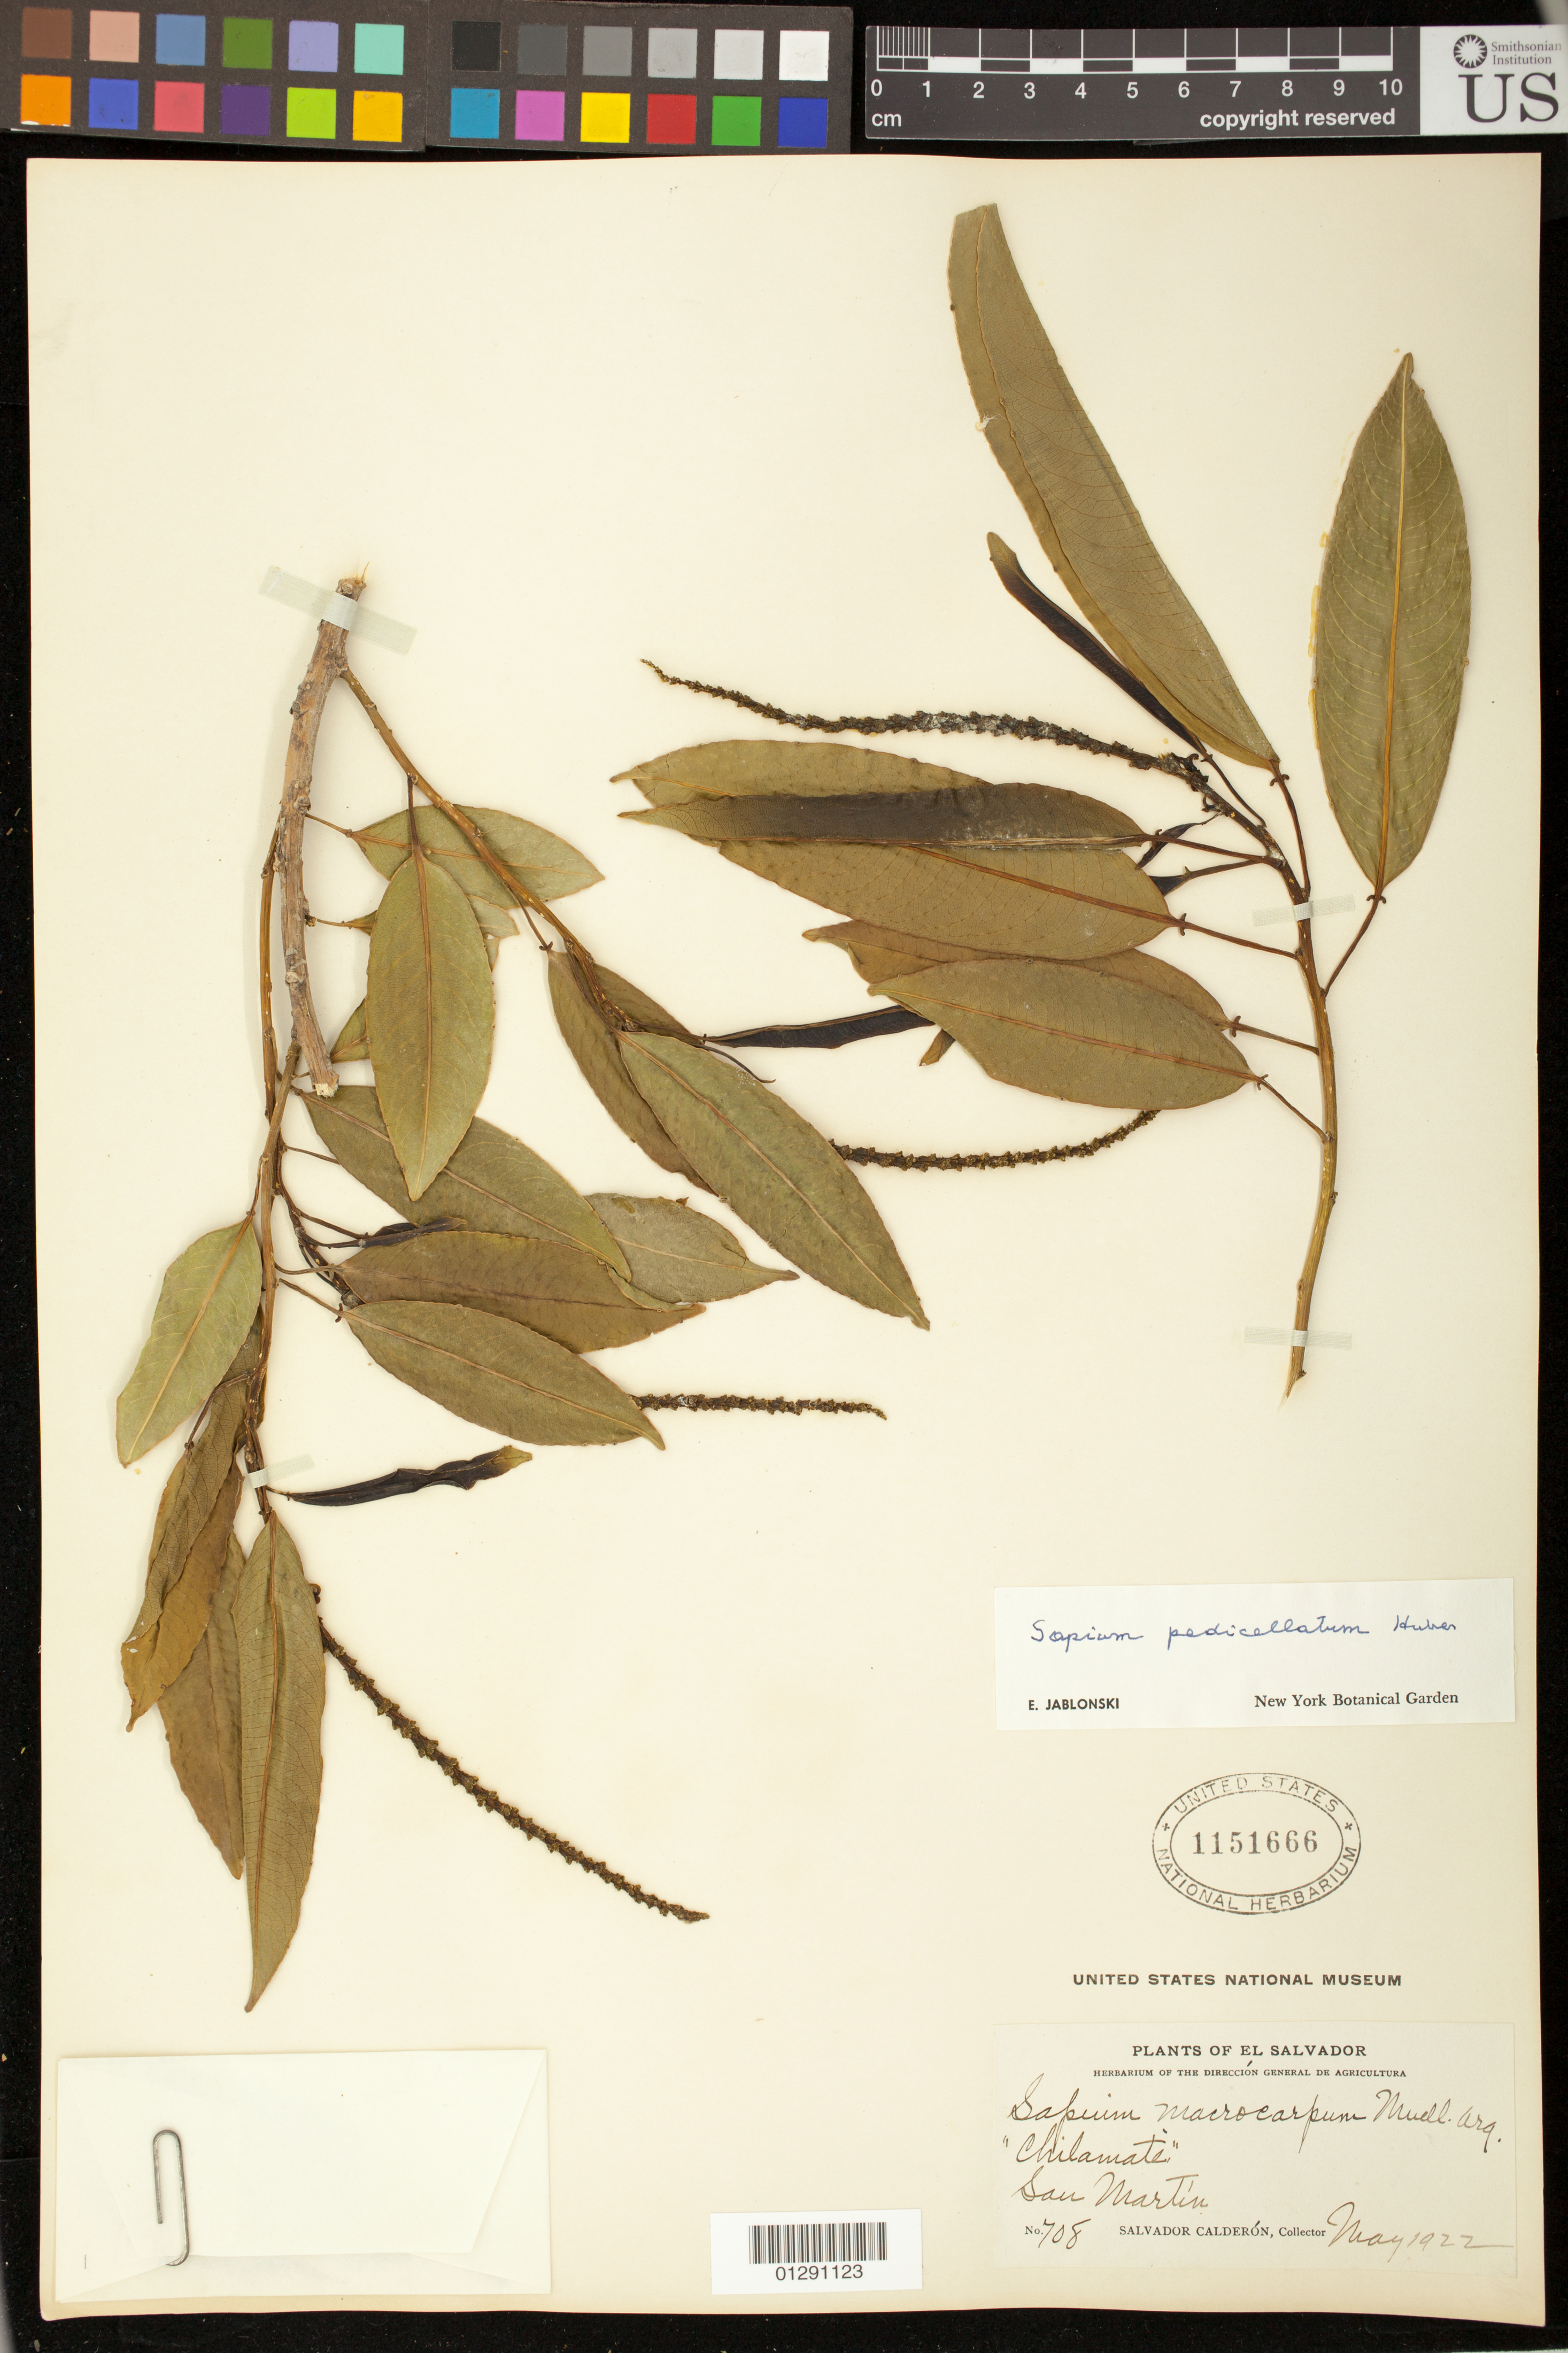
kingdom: Plantae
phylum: Tracheophyta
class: Magnoliopsida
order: Malpighiales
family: Euphorbiaceae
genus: Sapium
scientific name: Sapium pedicellatum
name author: Huber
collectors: S. Calderón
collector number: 708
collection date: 1922-05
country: El Salvador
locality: San Martin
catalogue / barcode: US 1151666